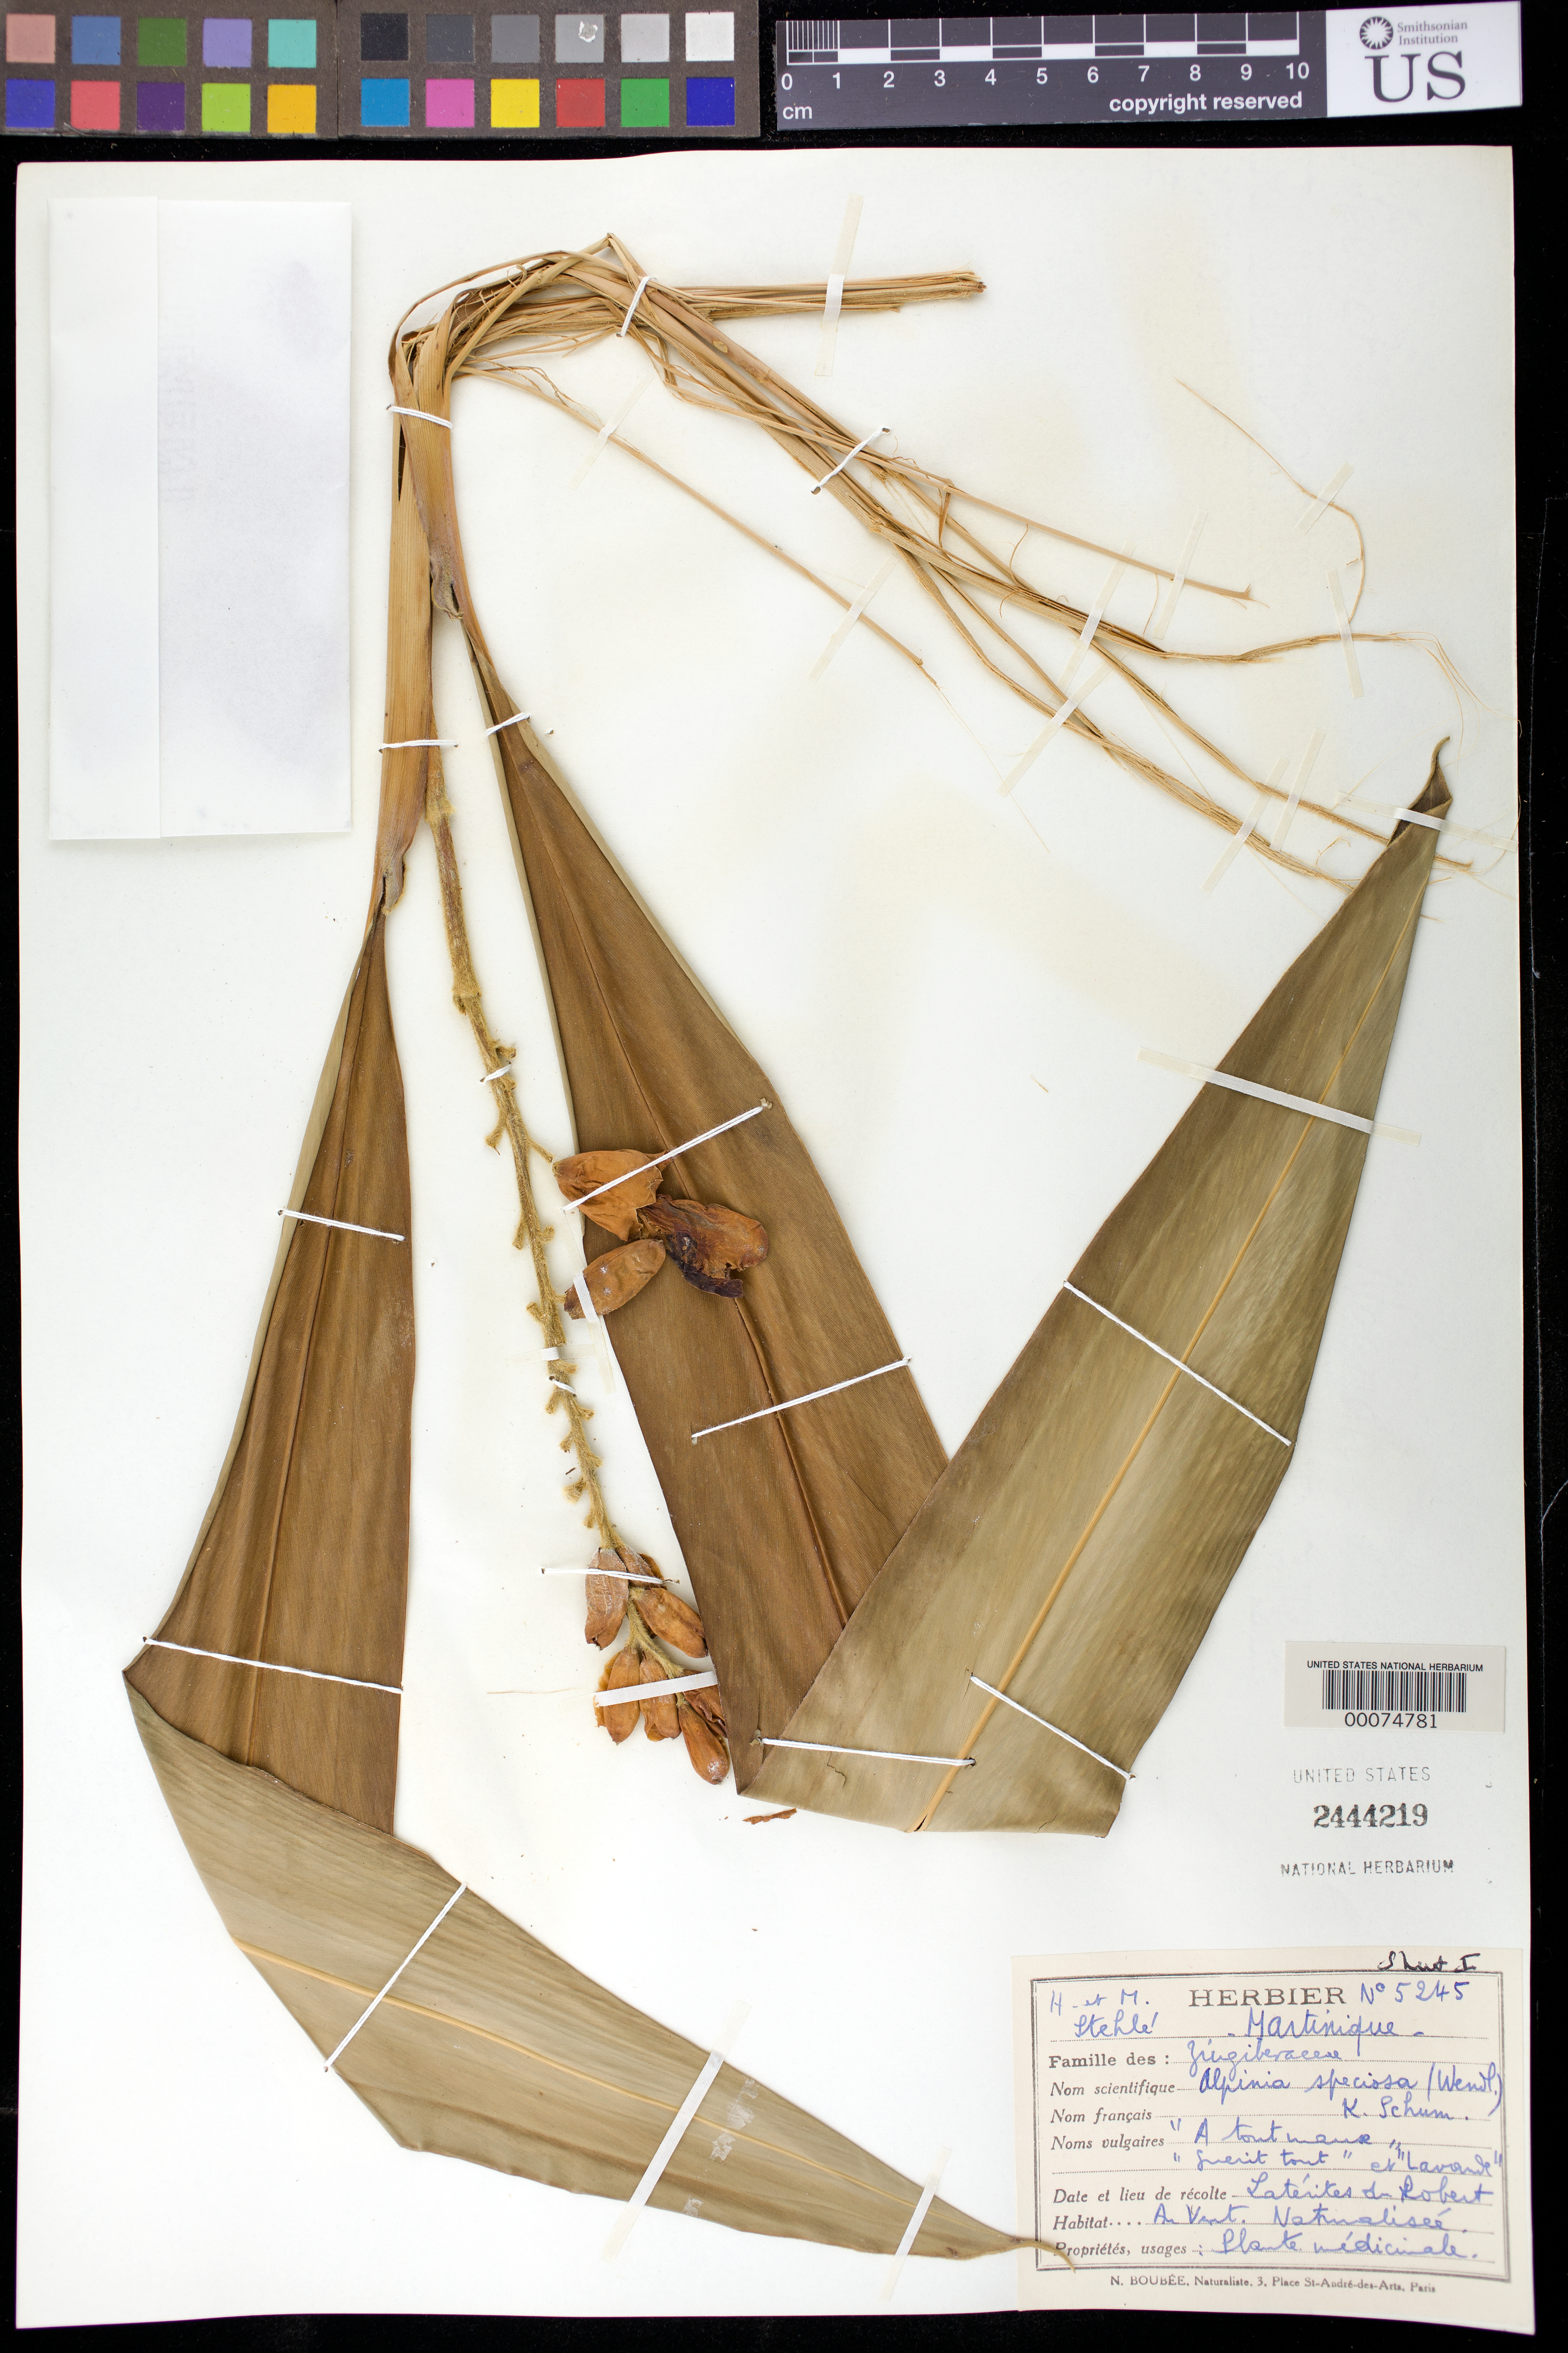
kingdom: Plantae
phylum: Tracheophyta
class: Liliopsida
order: Zingiberales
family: Zingiberaceae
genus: Alpinia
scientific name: Alpinia zerumbet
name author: (Pers.) B.L. Burtt & R.M. Sm.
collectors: M. Stehlé & H. Stehlé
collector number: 5245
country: Martinique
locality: Laterites du lobert au vent, naturalized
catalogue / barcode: US 2444219